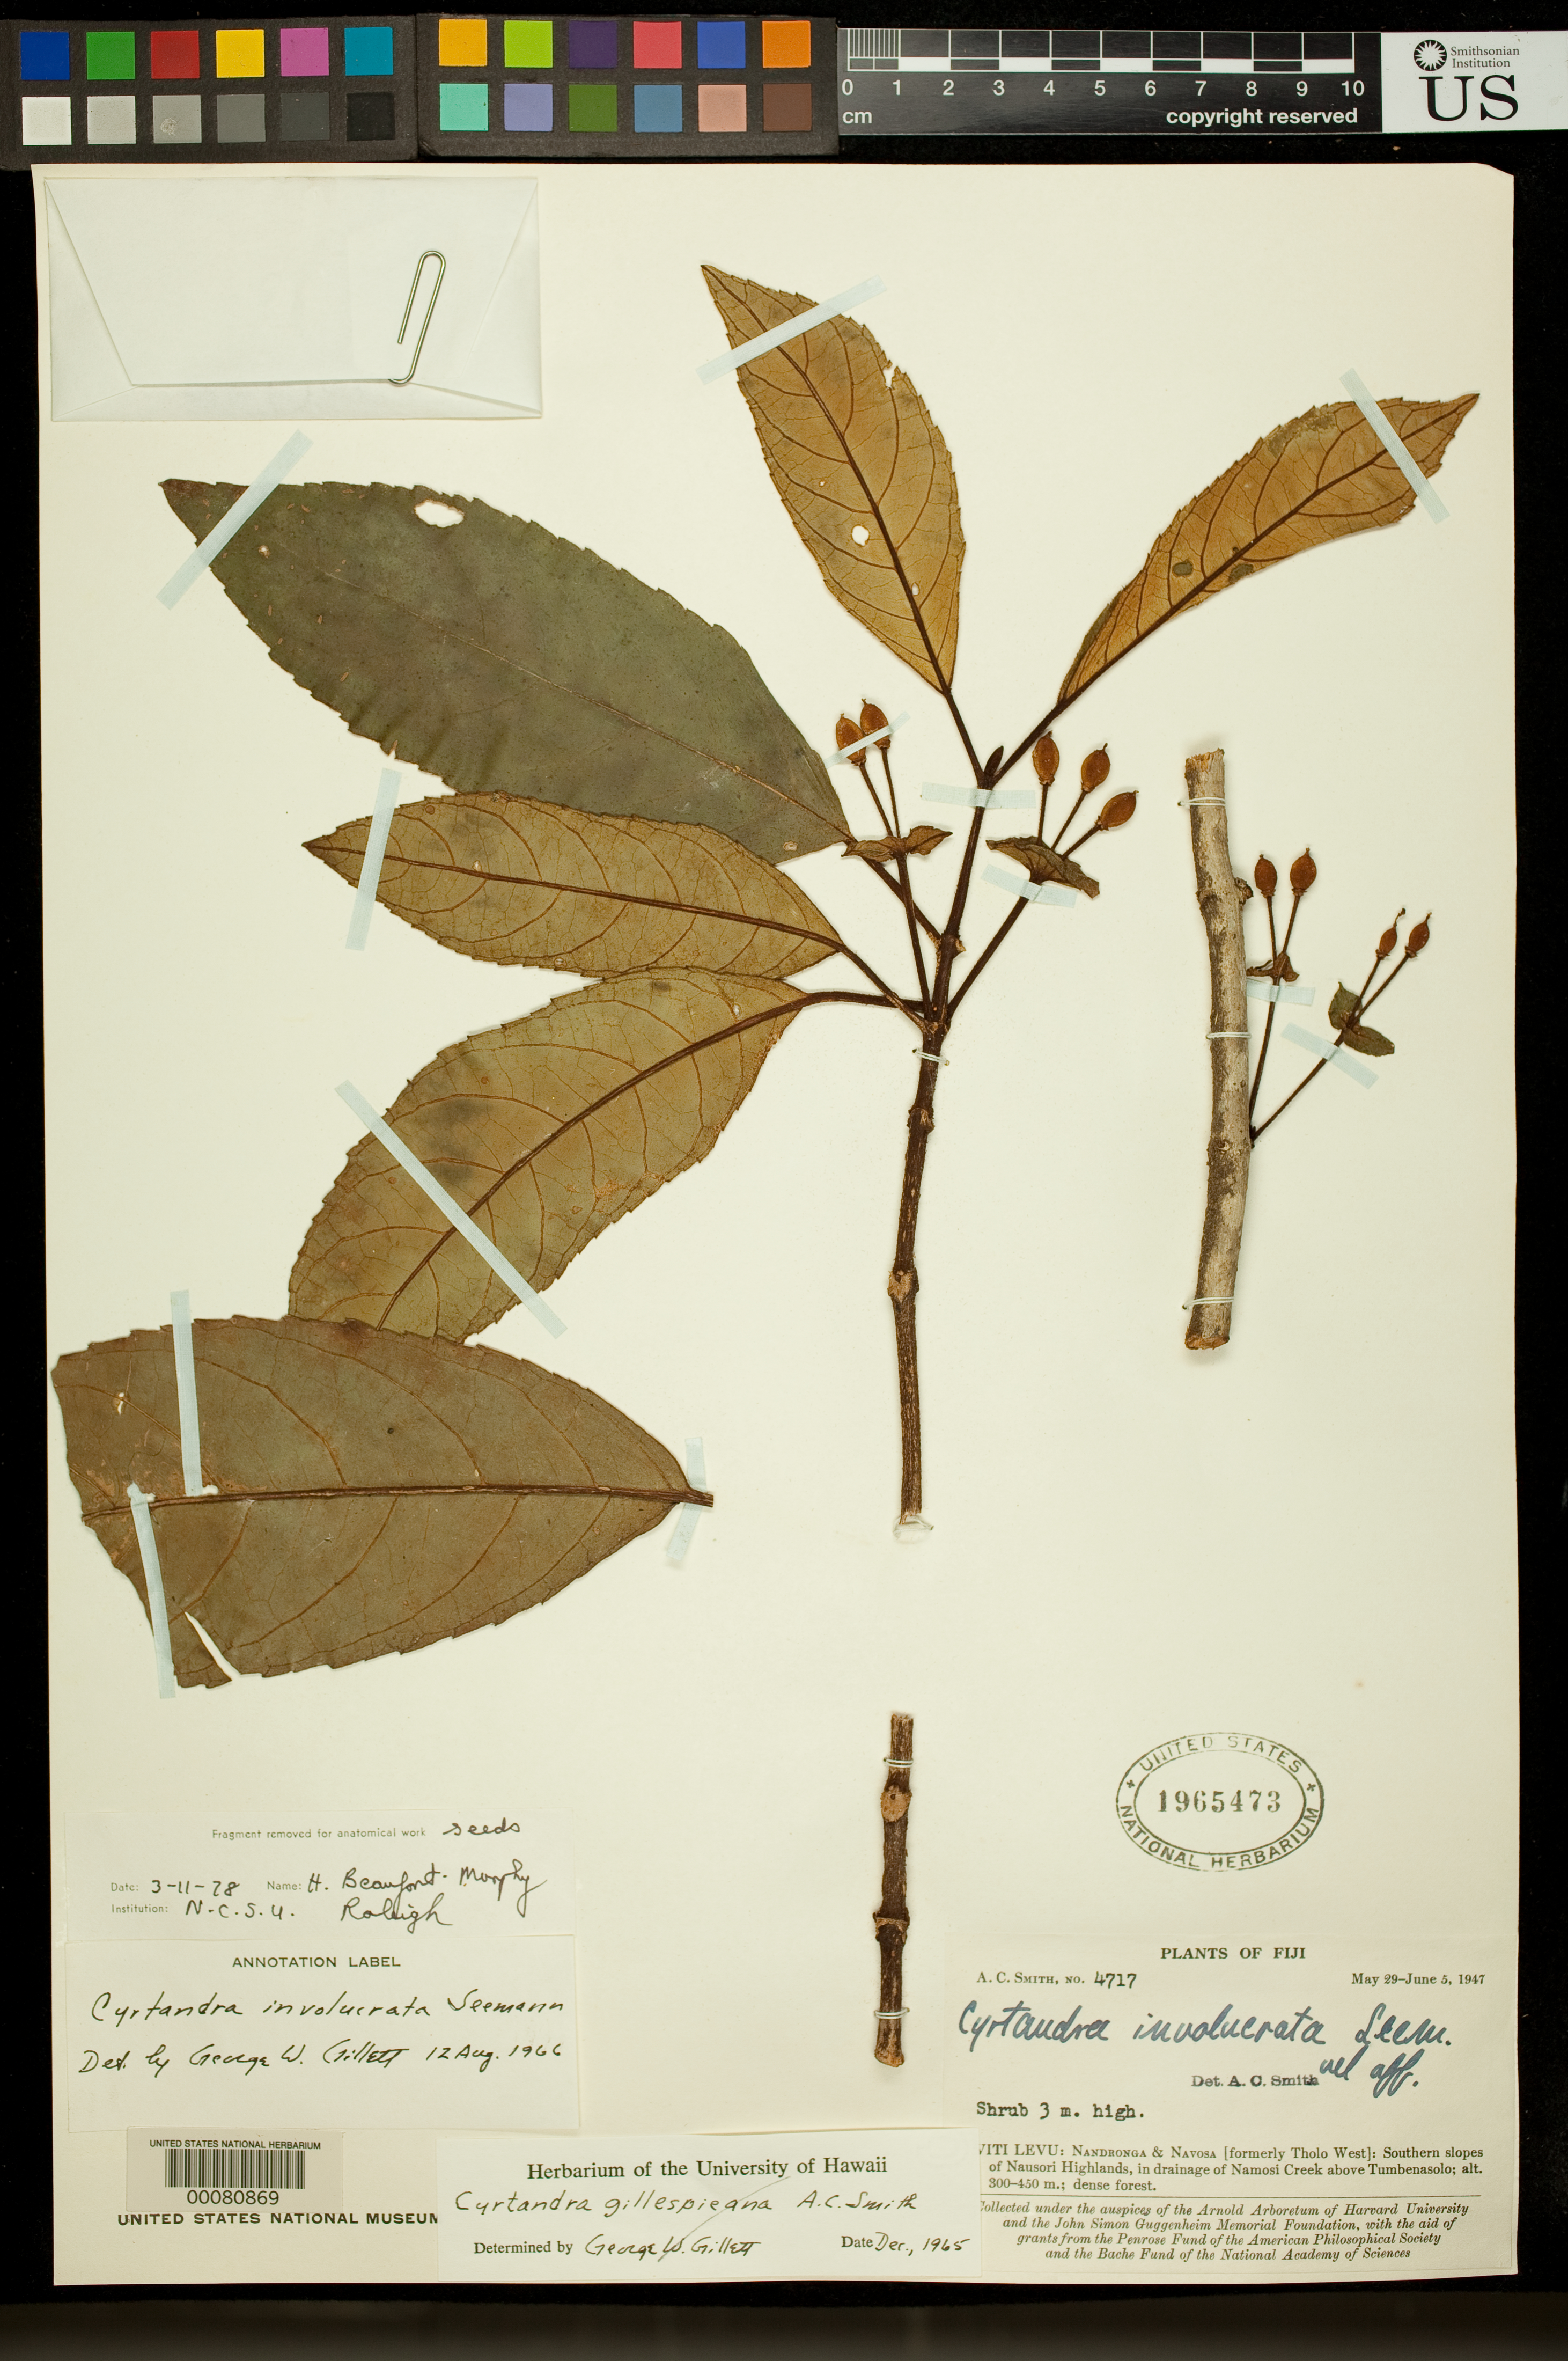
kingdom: Plantae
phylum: Tracheophyta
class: Magnoliopsida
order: Lamiales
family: Gesneriaceae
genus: Cyrtandra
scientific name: Cyrtandra involucrata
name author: Seem.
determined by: Johnson, Melissa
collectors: A. C. Smith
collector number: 4717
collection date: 1947-05-29/1947-06-05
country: Fiji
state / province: Tholo West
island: Viti Levu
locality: Nandronga & Navosa: southenr slopes of Nausori Highlands, in drainage of Namosi Creek above Tumbenasolo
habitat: Dense forest.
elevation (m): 300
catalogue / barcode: US 1965473